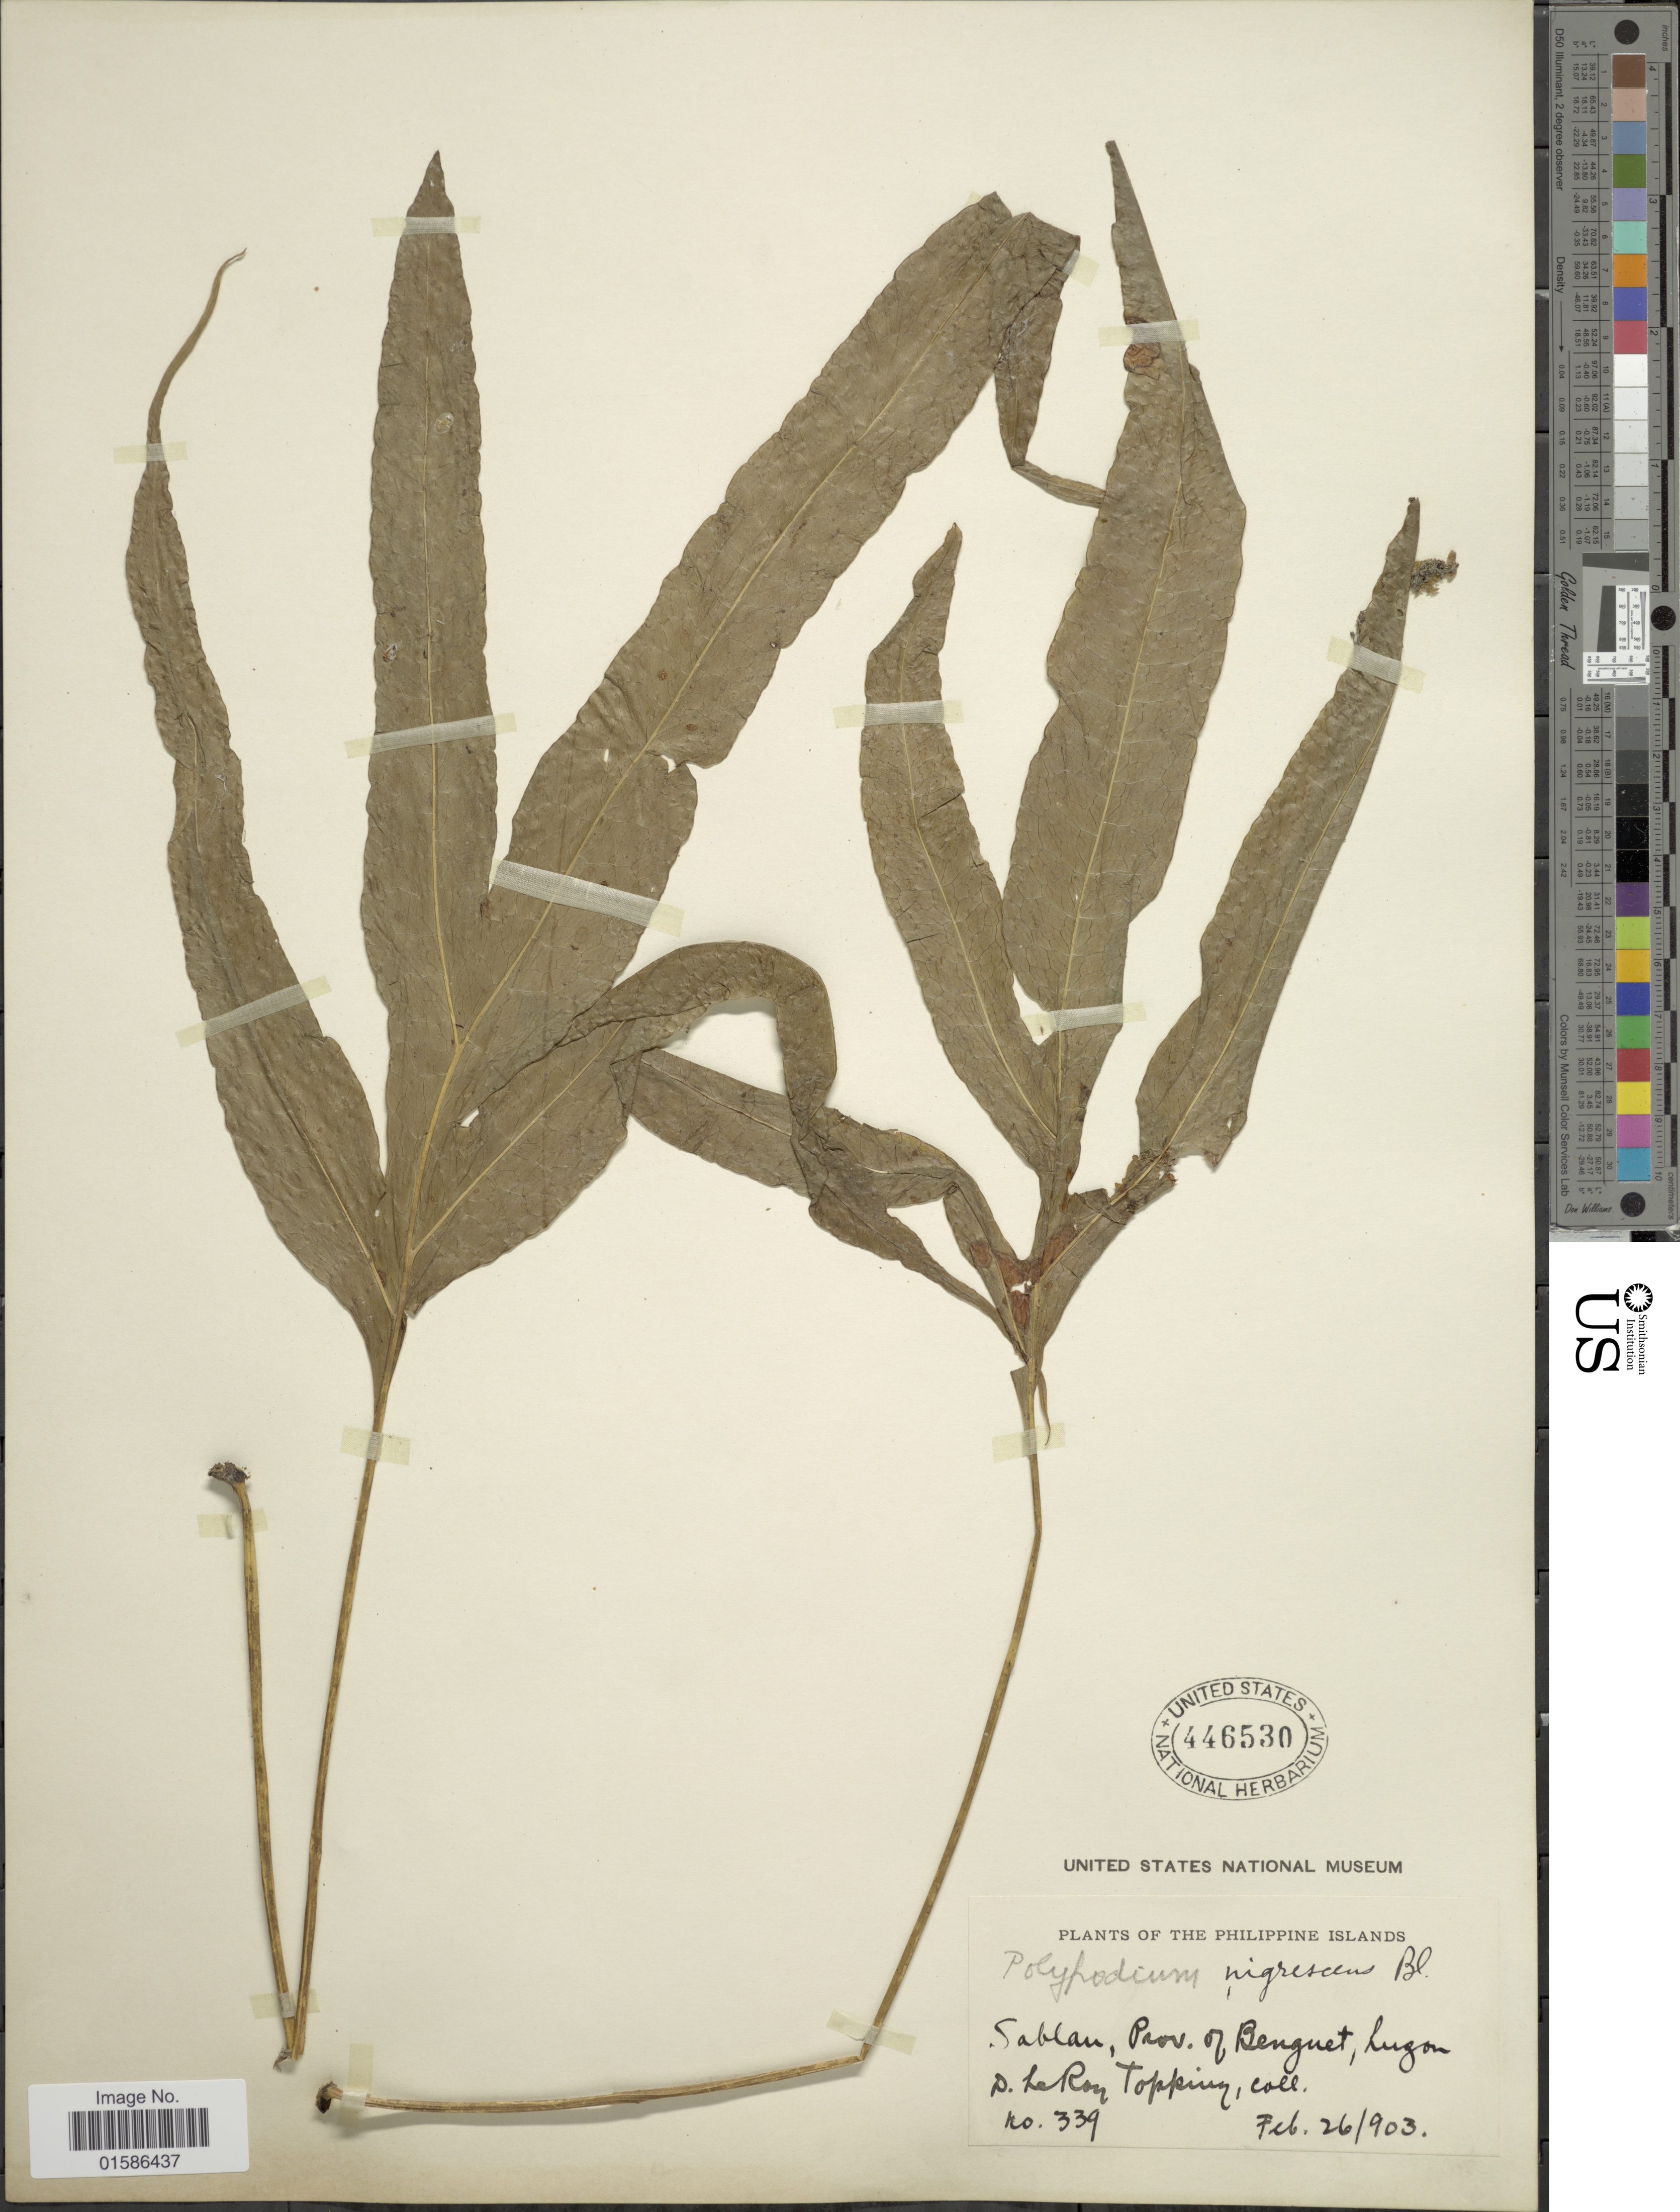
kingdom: Plantae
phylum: Tracheophyta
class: Polypodiopsida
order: Polypodiales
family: Polypodiaceae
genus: Microsorum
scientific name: Microsorum membranifolium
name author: (R. Br.) Ching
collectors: D. L. Topping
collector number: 339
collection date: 1903-02-26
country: Philippines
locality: Sablan, Prov. of Benguet, Luzon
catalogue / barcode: US 446530